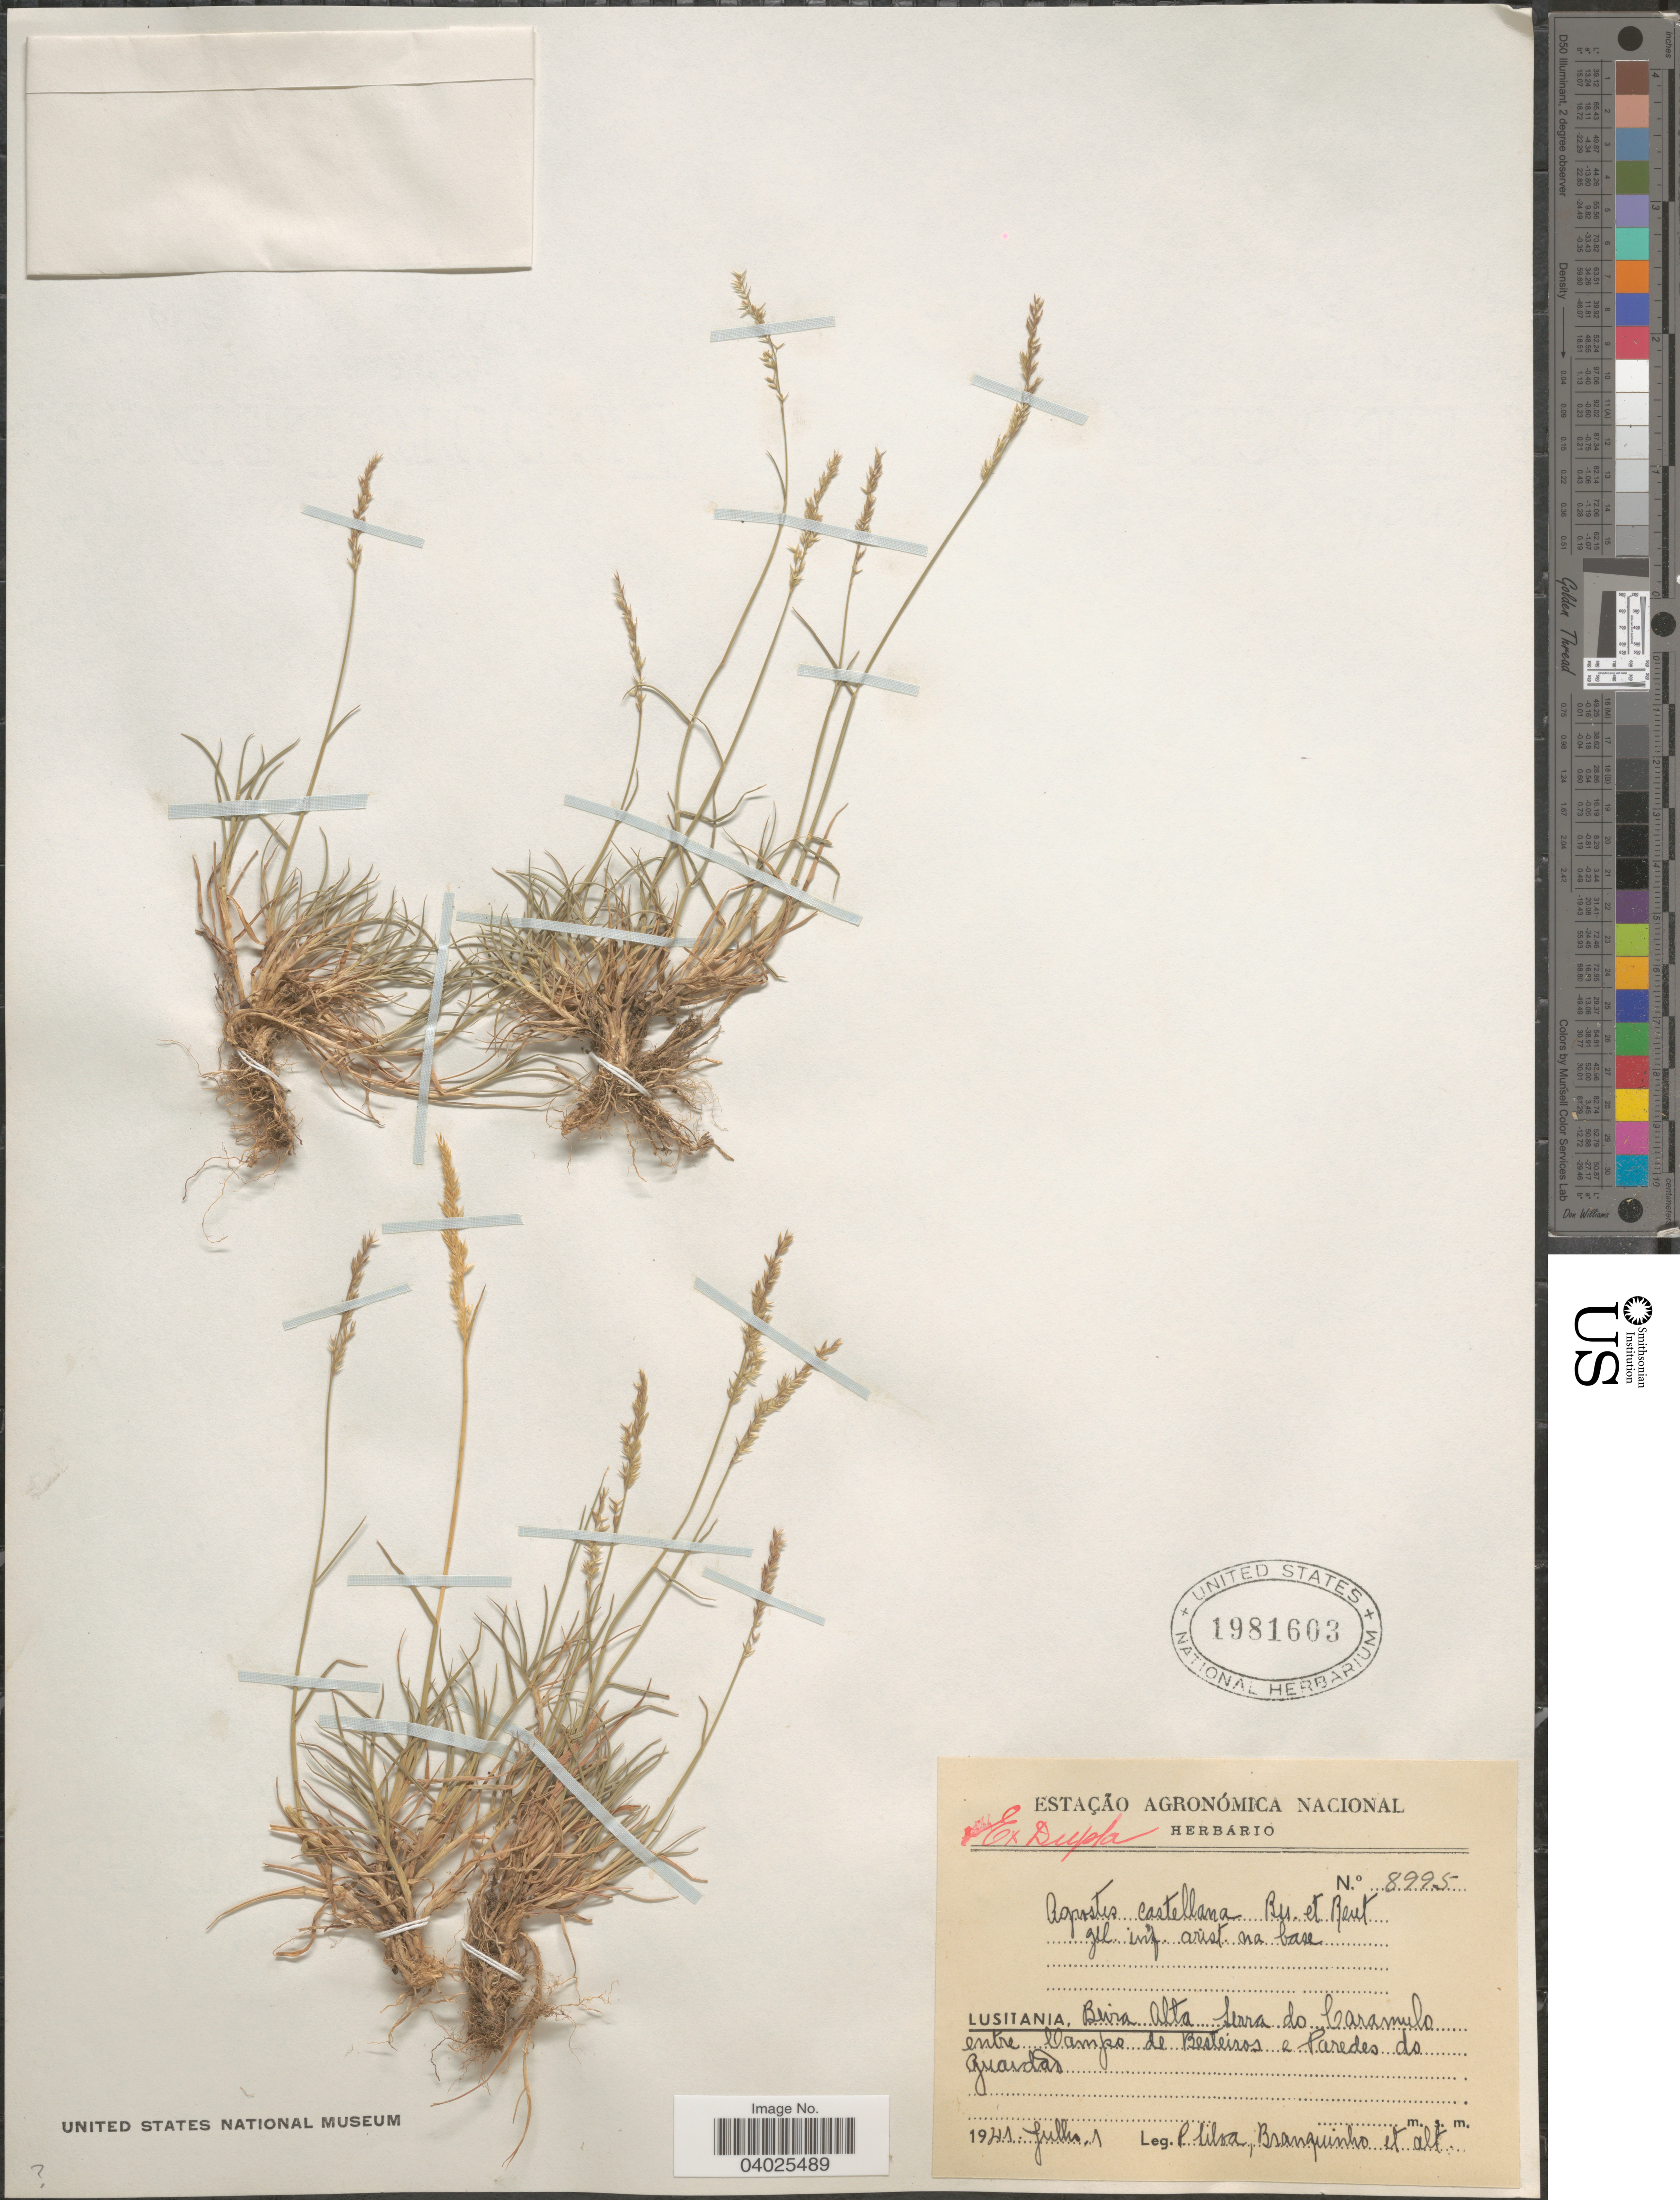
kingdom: Plantae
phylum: Tracheophyta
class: Liliopsida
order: Poales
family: Poaceae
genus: Agrostis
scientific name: Agrostis castellana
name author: Boiss. & Reut.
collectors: P. Silva, Branquinho & et al.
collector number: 8995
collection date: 1941-07-01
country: Portugal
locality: Lusitania, Beira Alta Serra do Caramulo entre Campo de Besteiros a Paredes do guardas.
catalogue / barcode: US 1981603